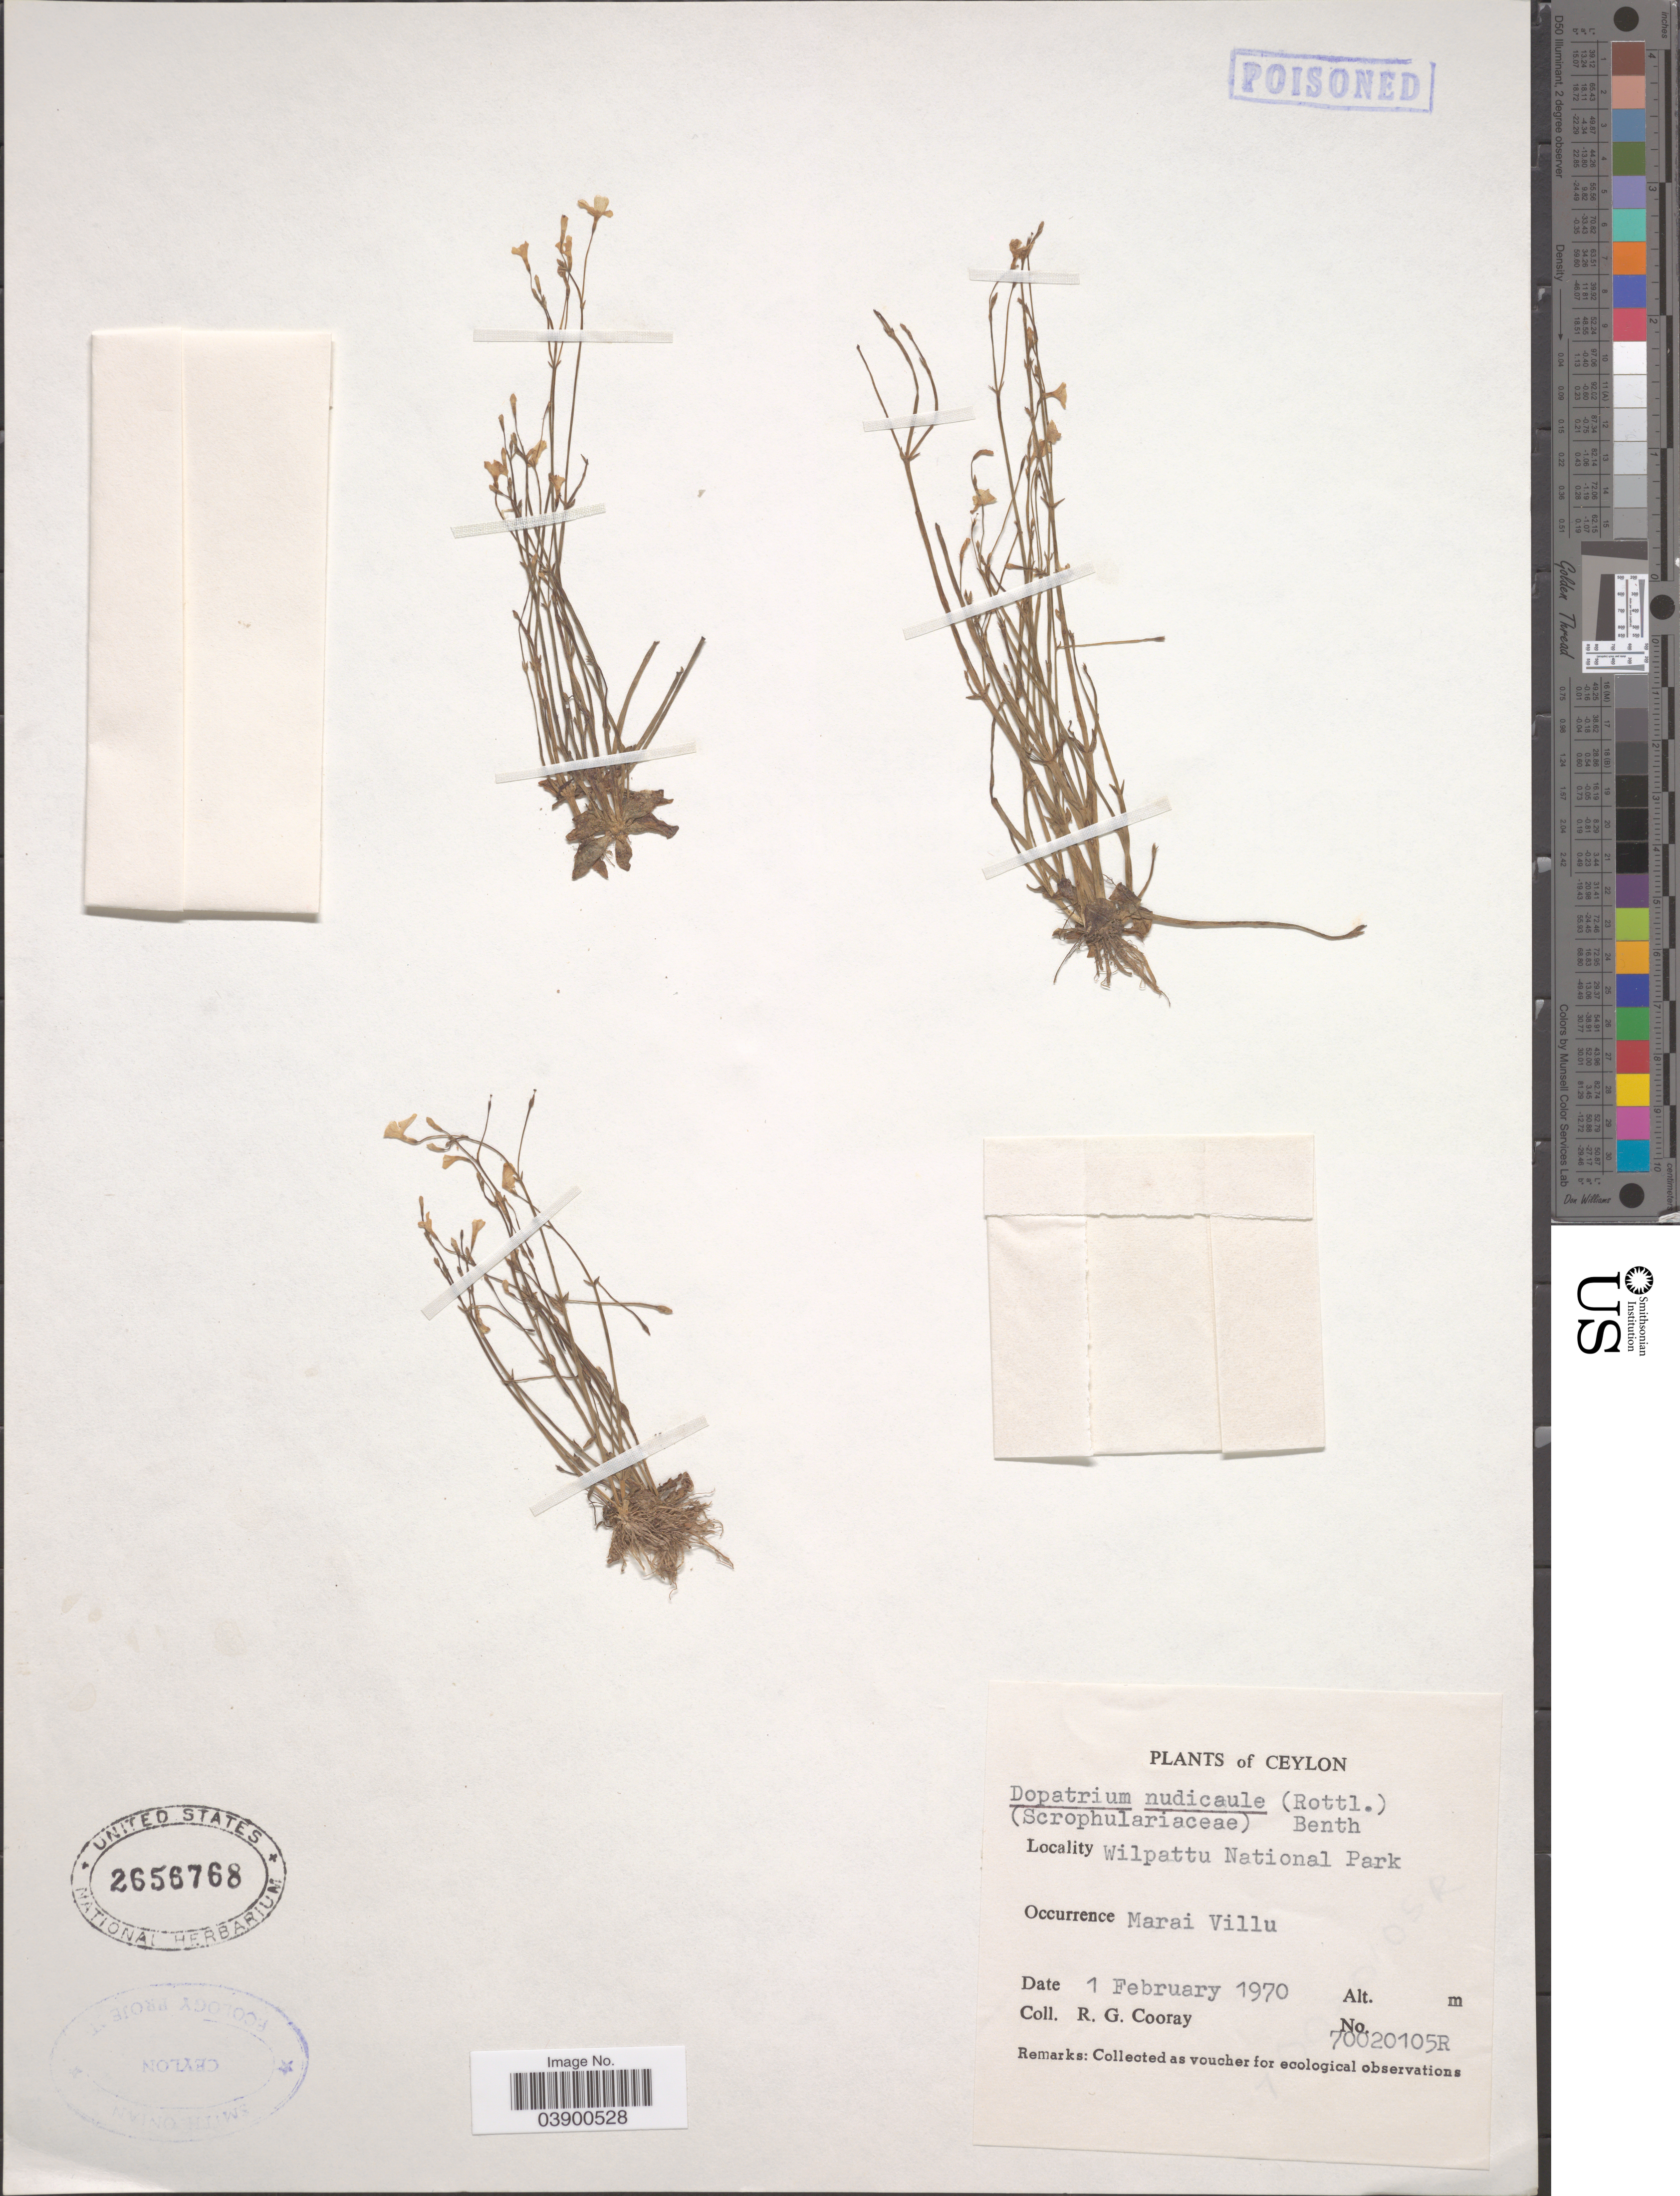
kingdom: Plantae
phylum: Tracheophyta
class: Magnoliopsida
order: Lamiales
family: Plantaginaceae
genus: Dopatrium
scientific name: Dopatrium nudicaule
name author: (Willd.) Benth.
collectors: R. Cooray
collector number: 70020105R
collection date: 1970-02-01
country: Sri Lanka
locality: Ceylon. Wilpattu National Park. Marai Villu.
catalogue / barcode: US 2656768